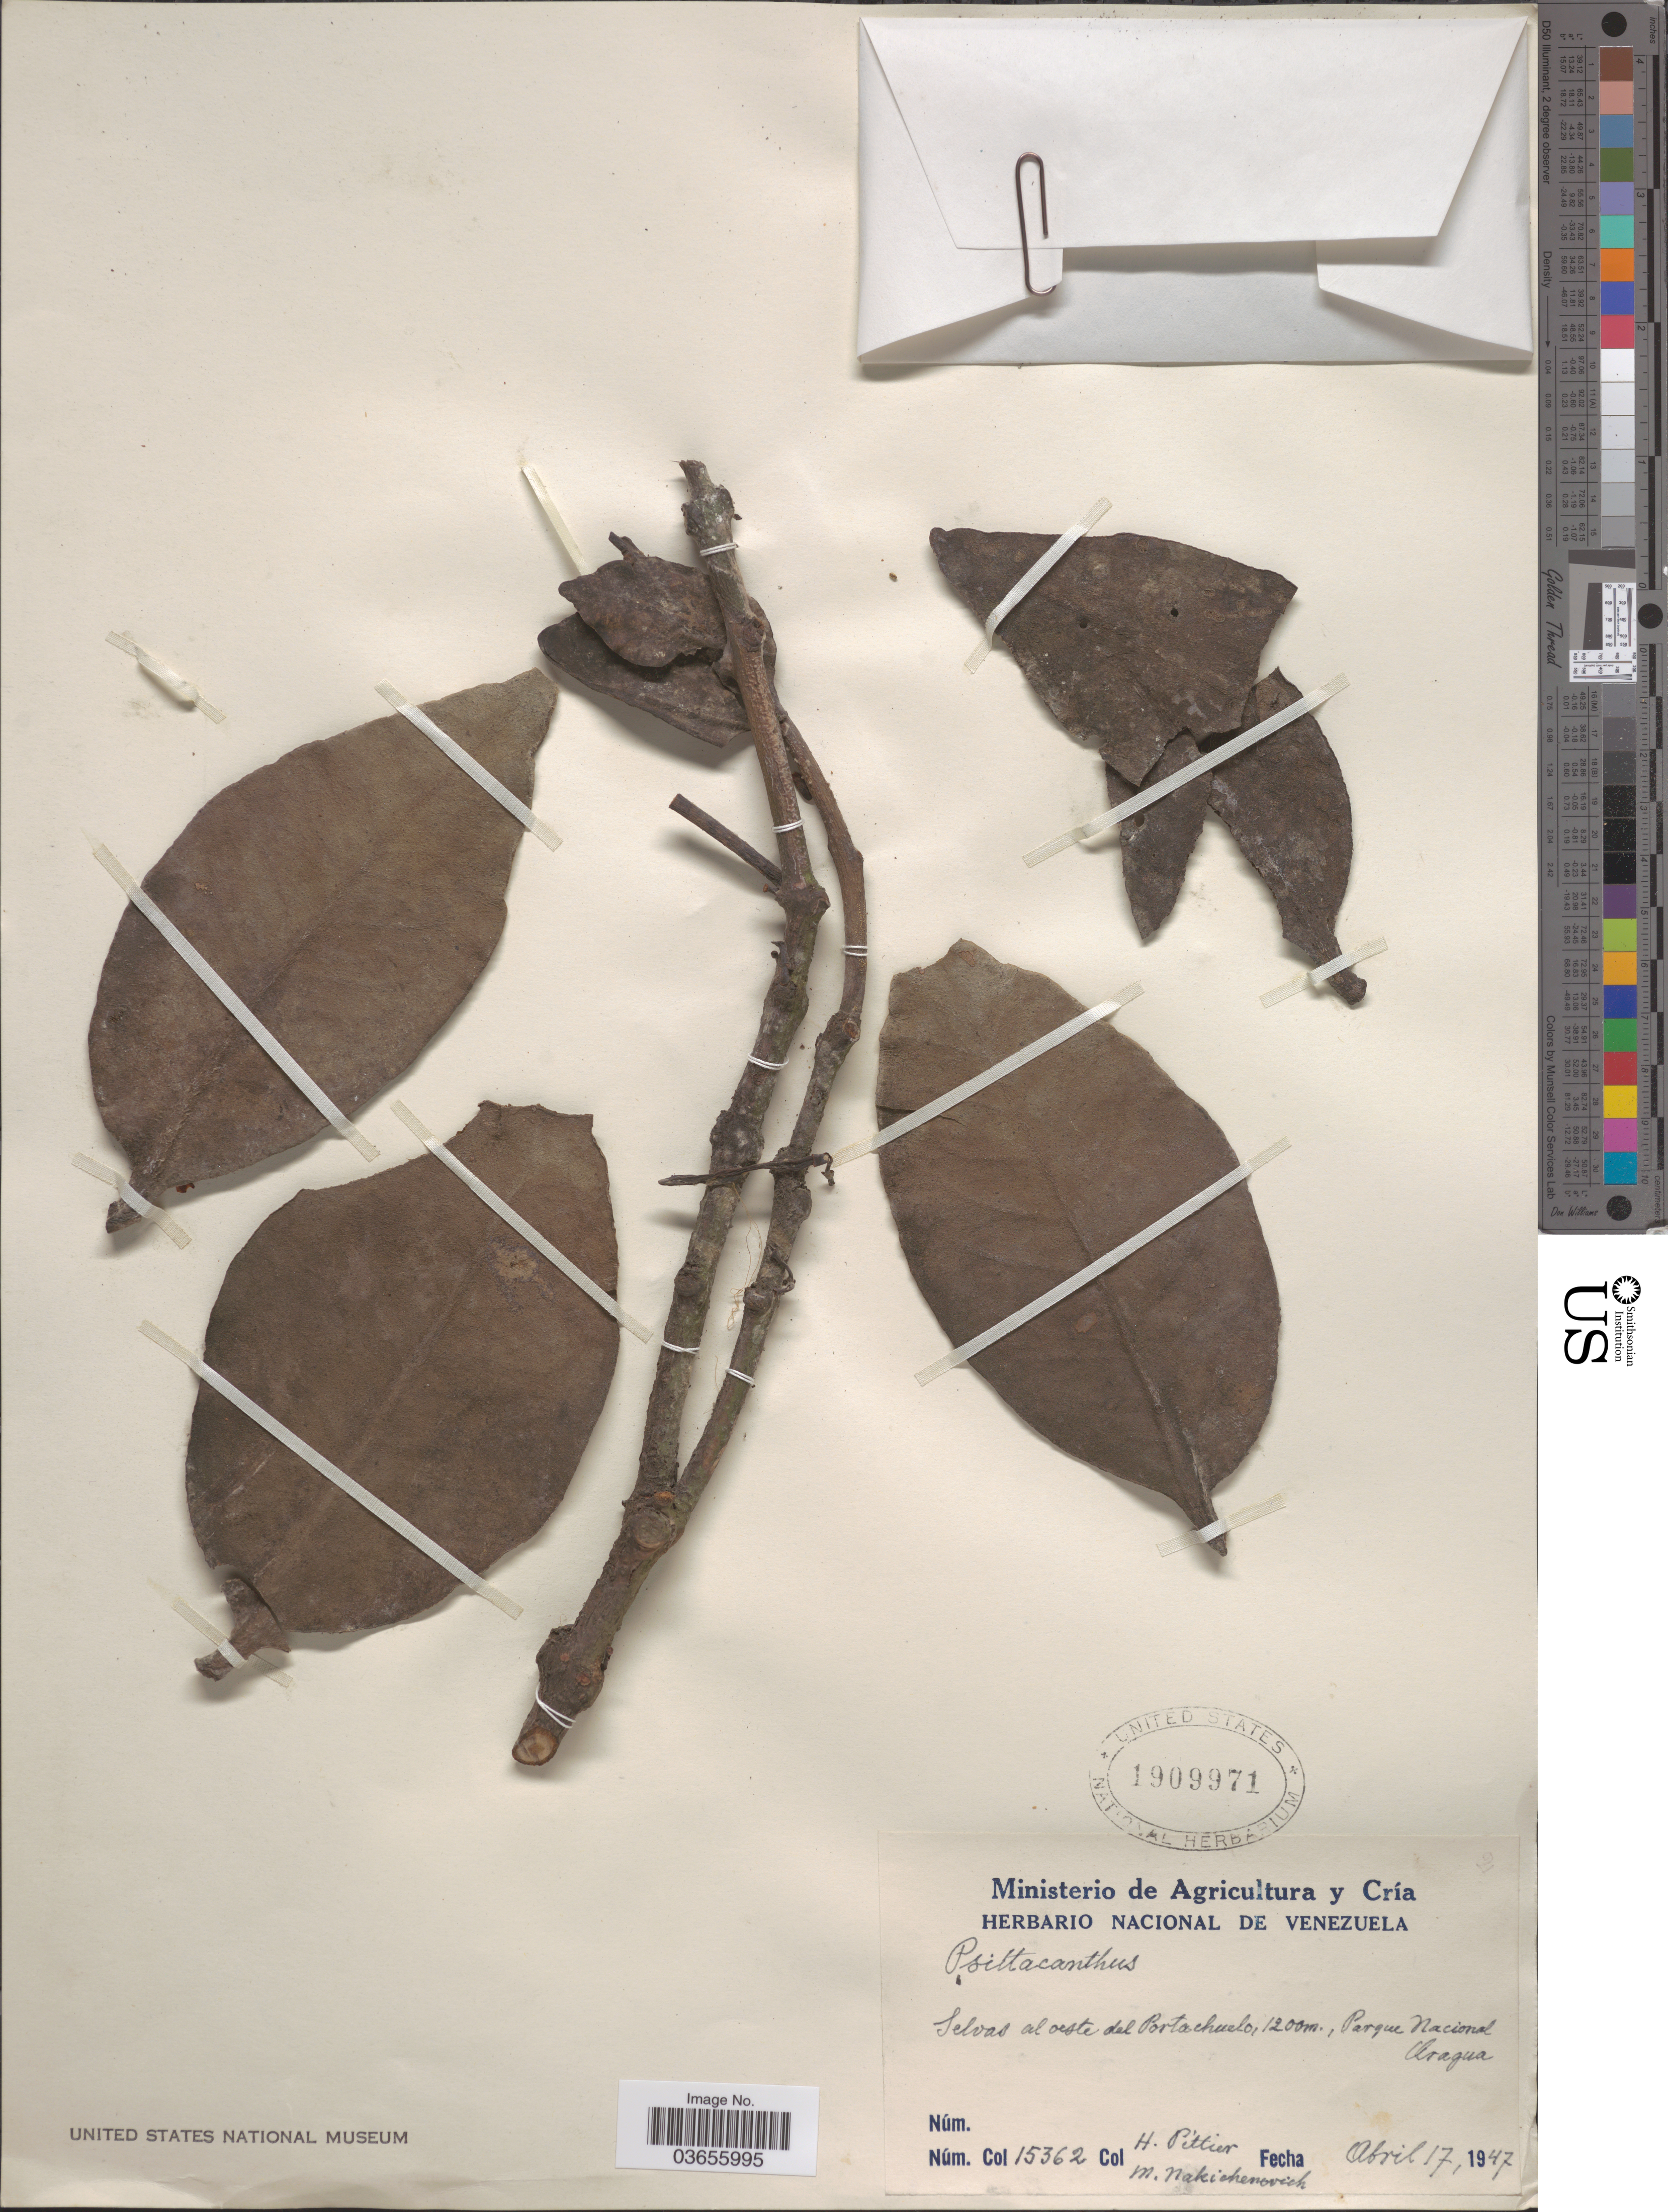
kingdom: Plantae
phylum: Tracheophyta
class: Magnoliopsida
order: Santalales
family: Loranthaceae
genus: Psittacanthus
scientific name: Psittacanthus sp.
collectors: H. F. Pittier & M. Nakichenovich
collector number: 15362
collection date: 1947-04-17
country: Venezuela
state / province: Aragua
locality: Selvas al oeste del Portachuelo, Parque Nacional, Aragua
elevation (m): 1200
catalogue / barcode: US 1909971